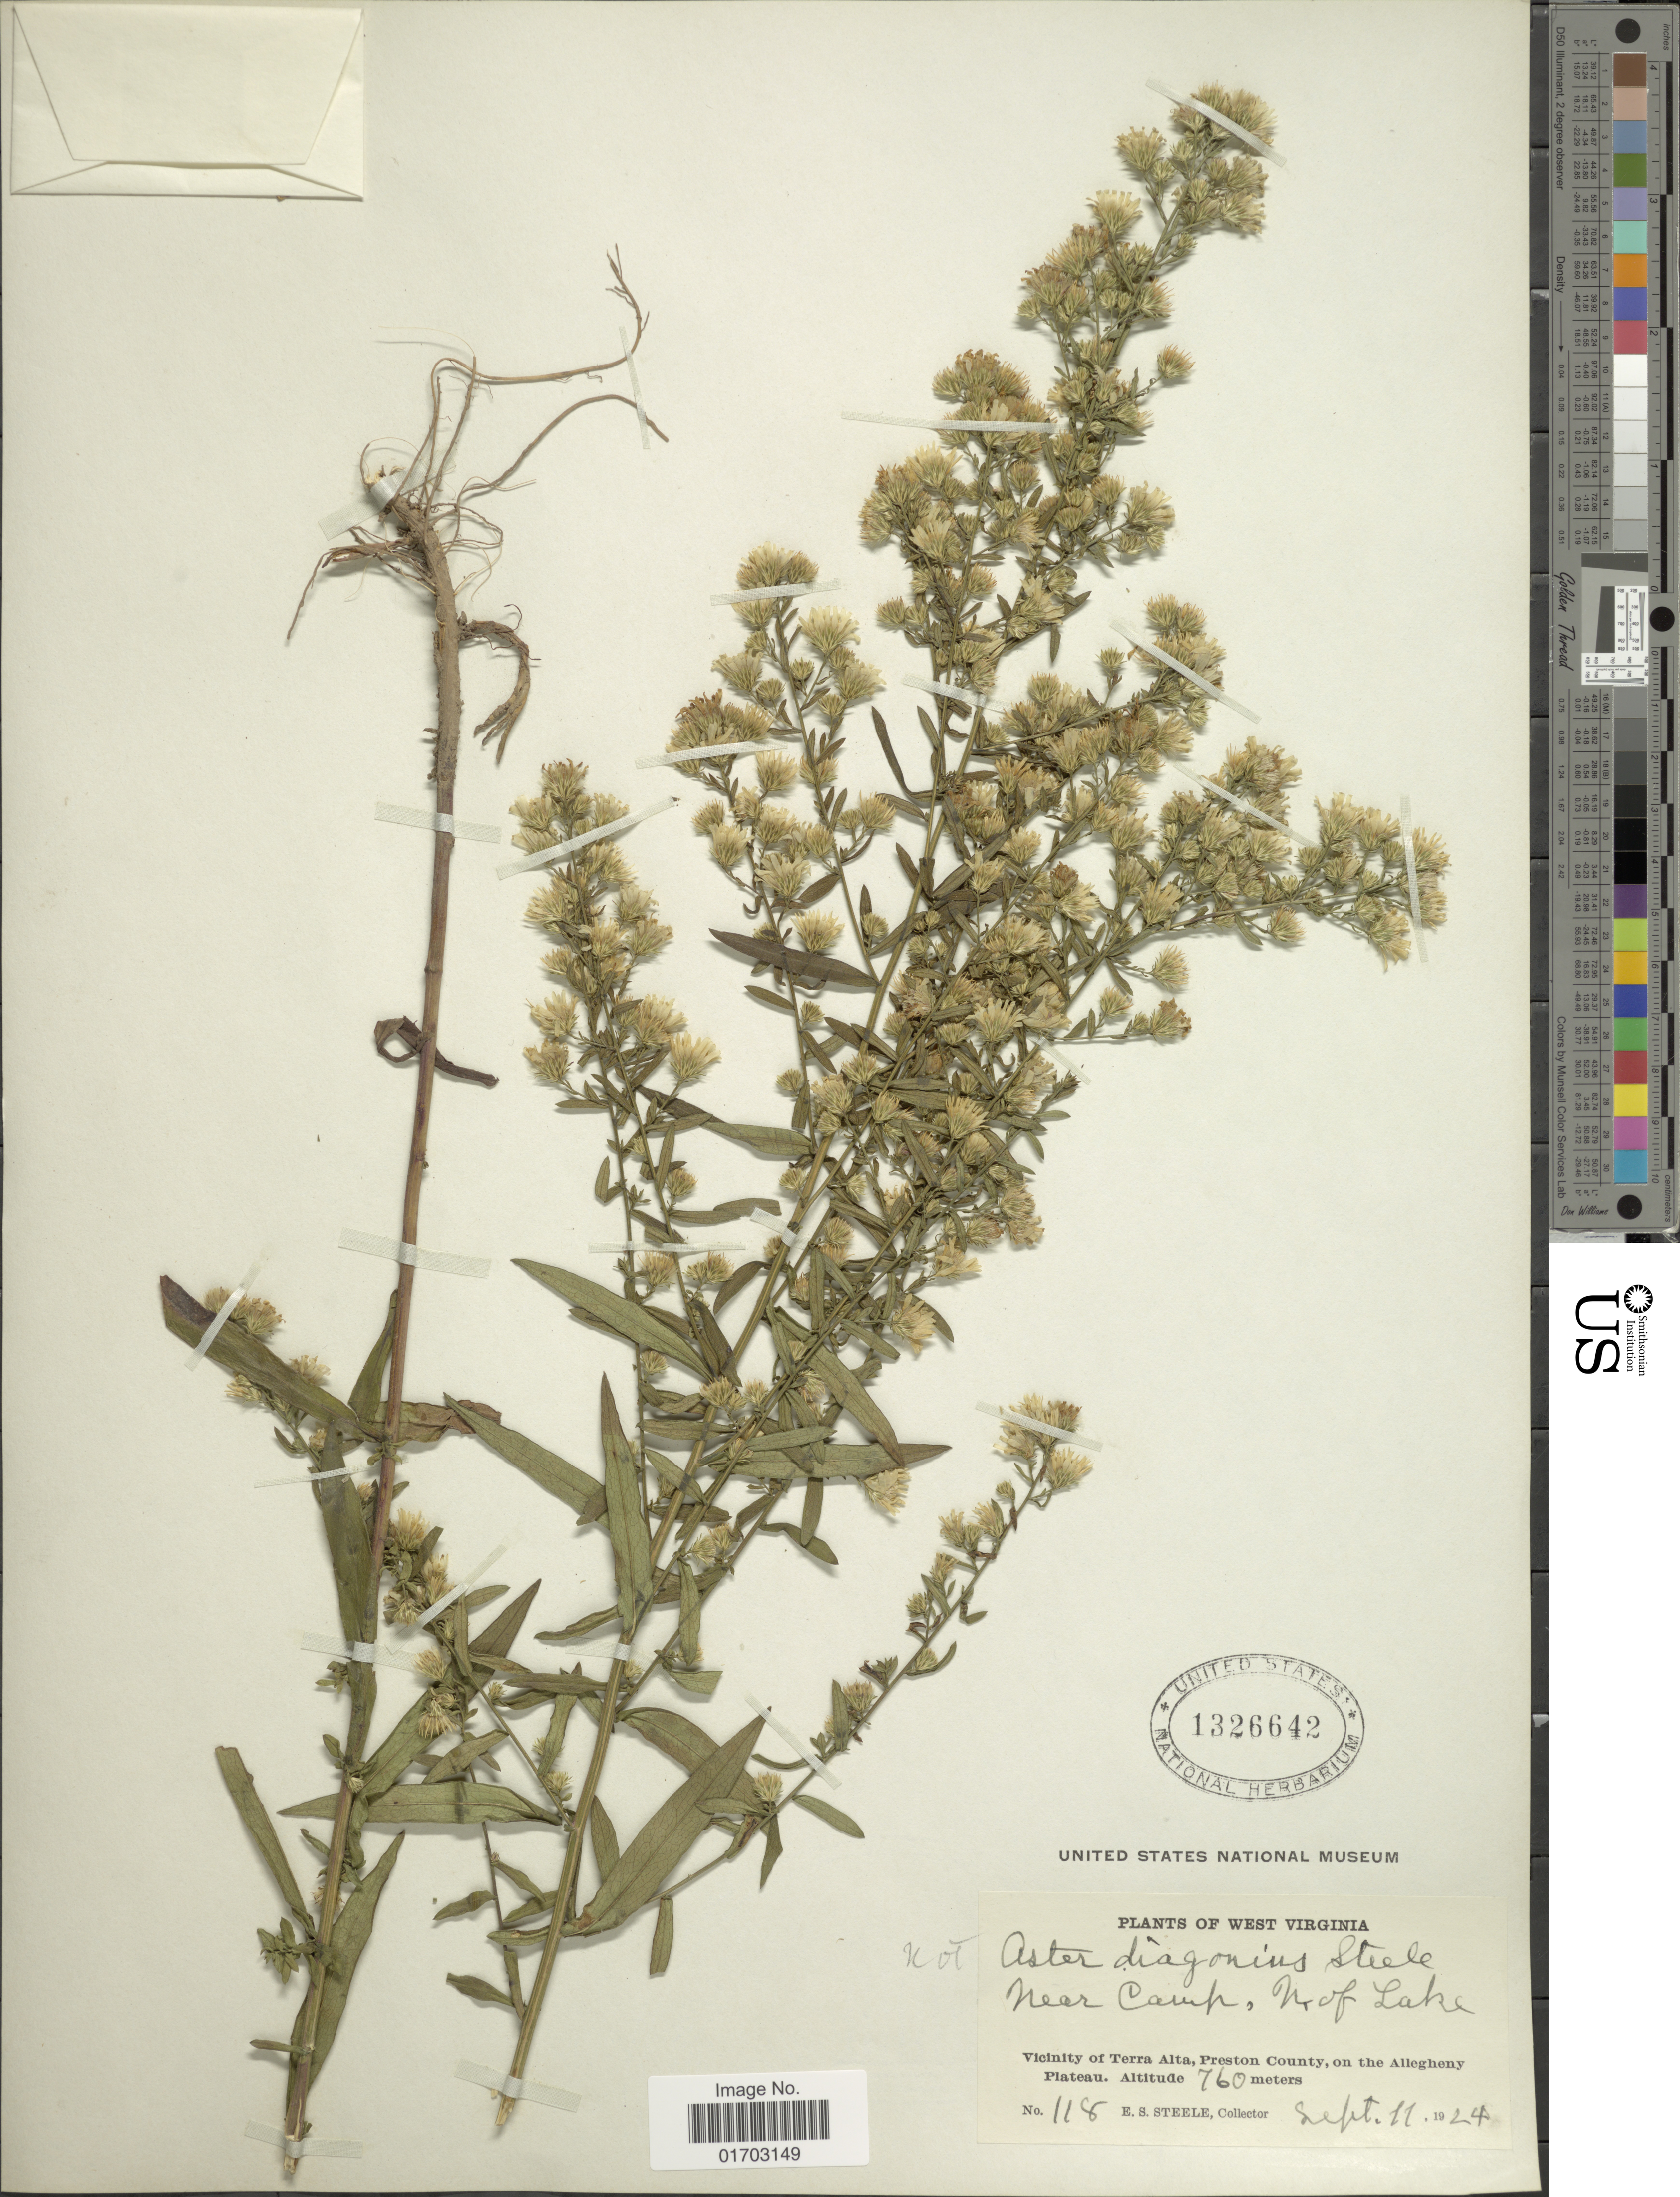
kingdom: Plantae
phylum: Tracheophyta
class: Magnoliopsida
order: Asterales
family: Asteraceae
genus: Symphyotrichum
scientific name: Symphyotrichum simplex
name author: (Willd.) Á. Löve & D. Löve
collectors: E. Steele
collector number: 118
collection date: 1924-09-11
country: United States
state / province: West Virginia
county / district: Preston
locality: Near Camp, N. of Lake, vicinity of Terra Alta, Preston County, on the Allegheny Plateau.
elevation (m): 760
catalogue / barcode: US 1326642